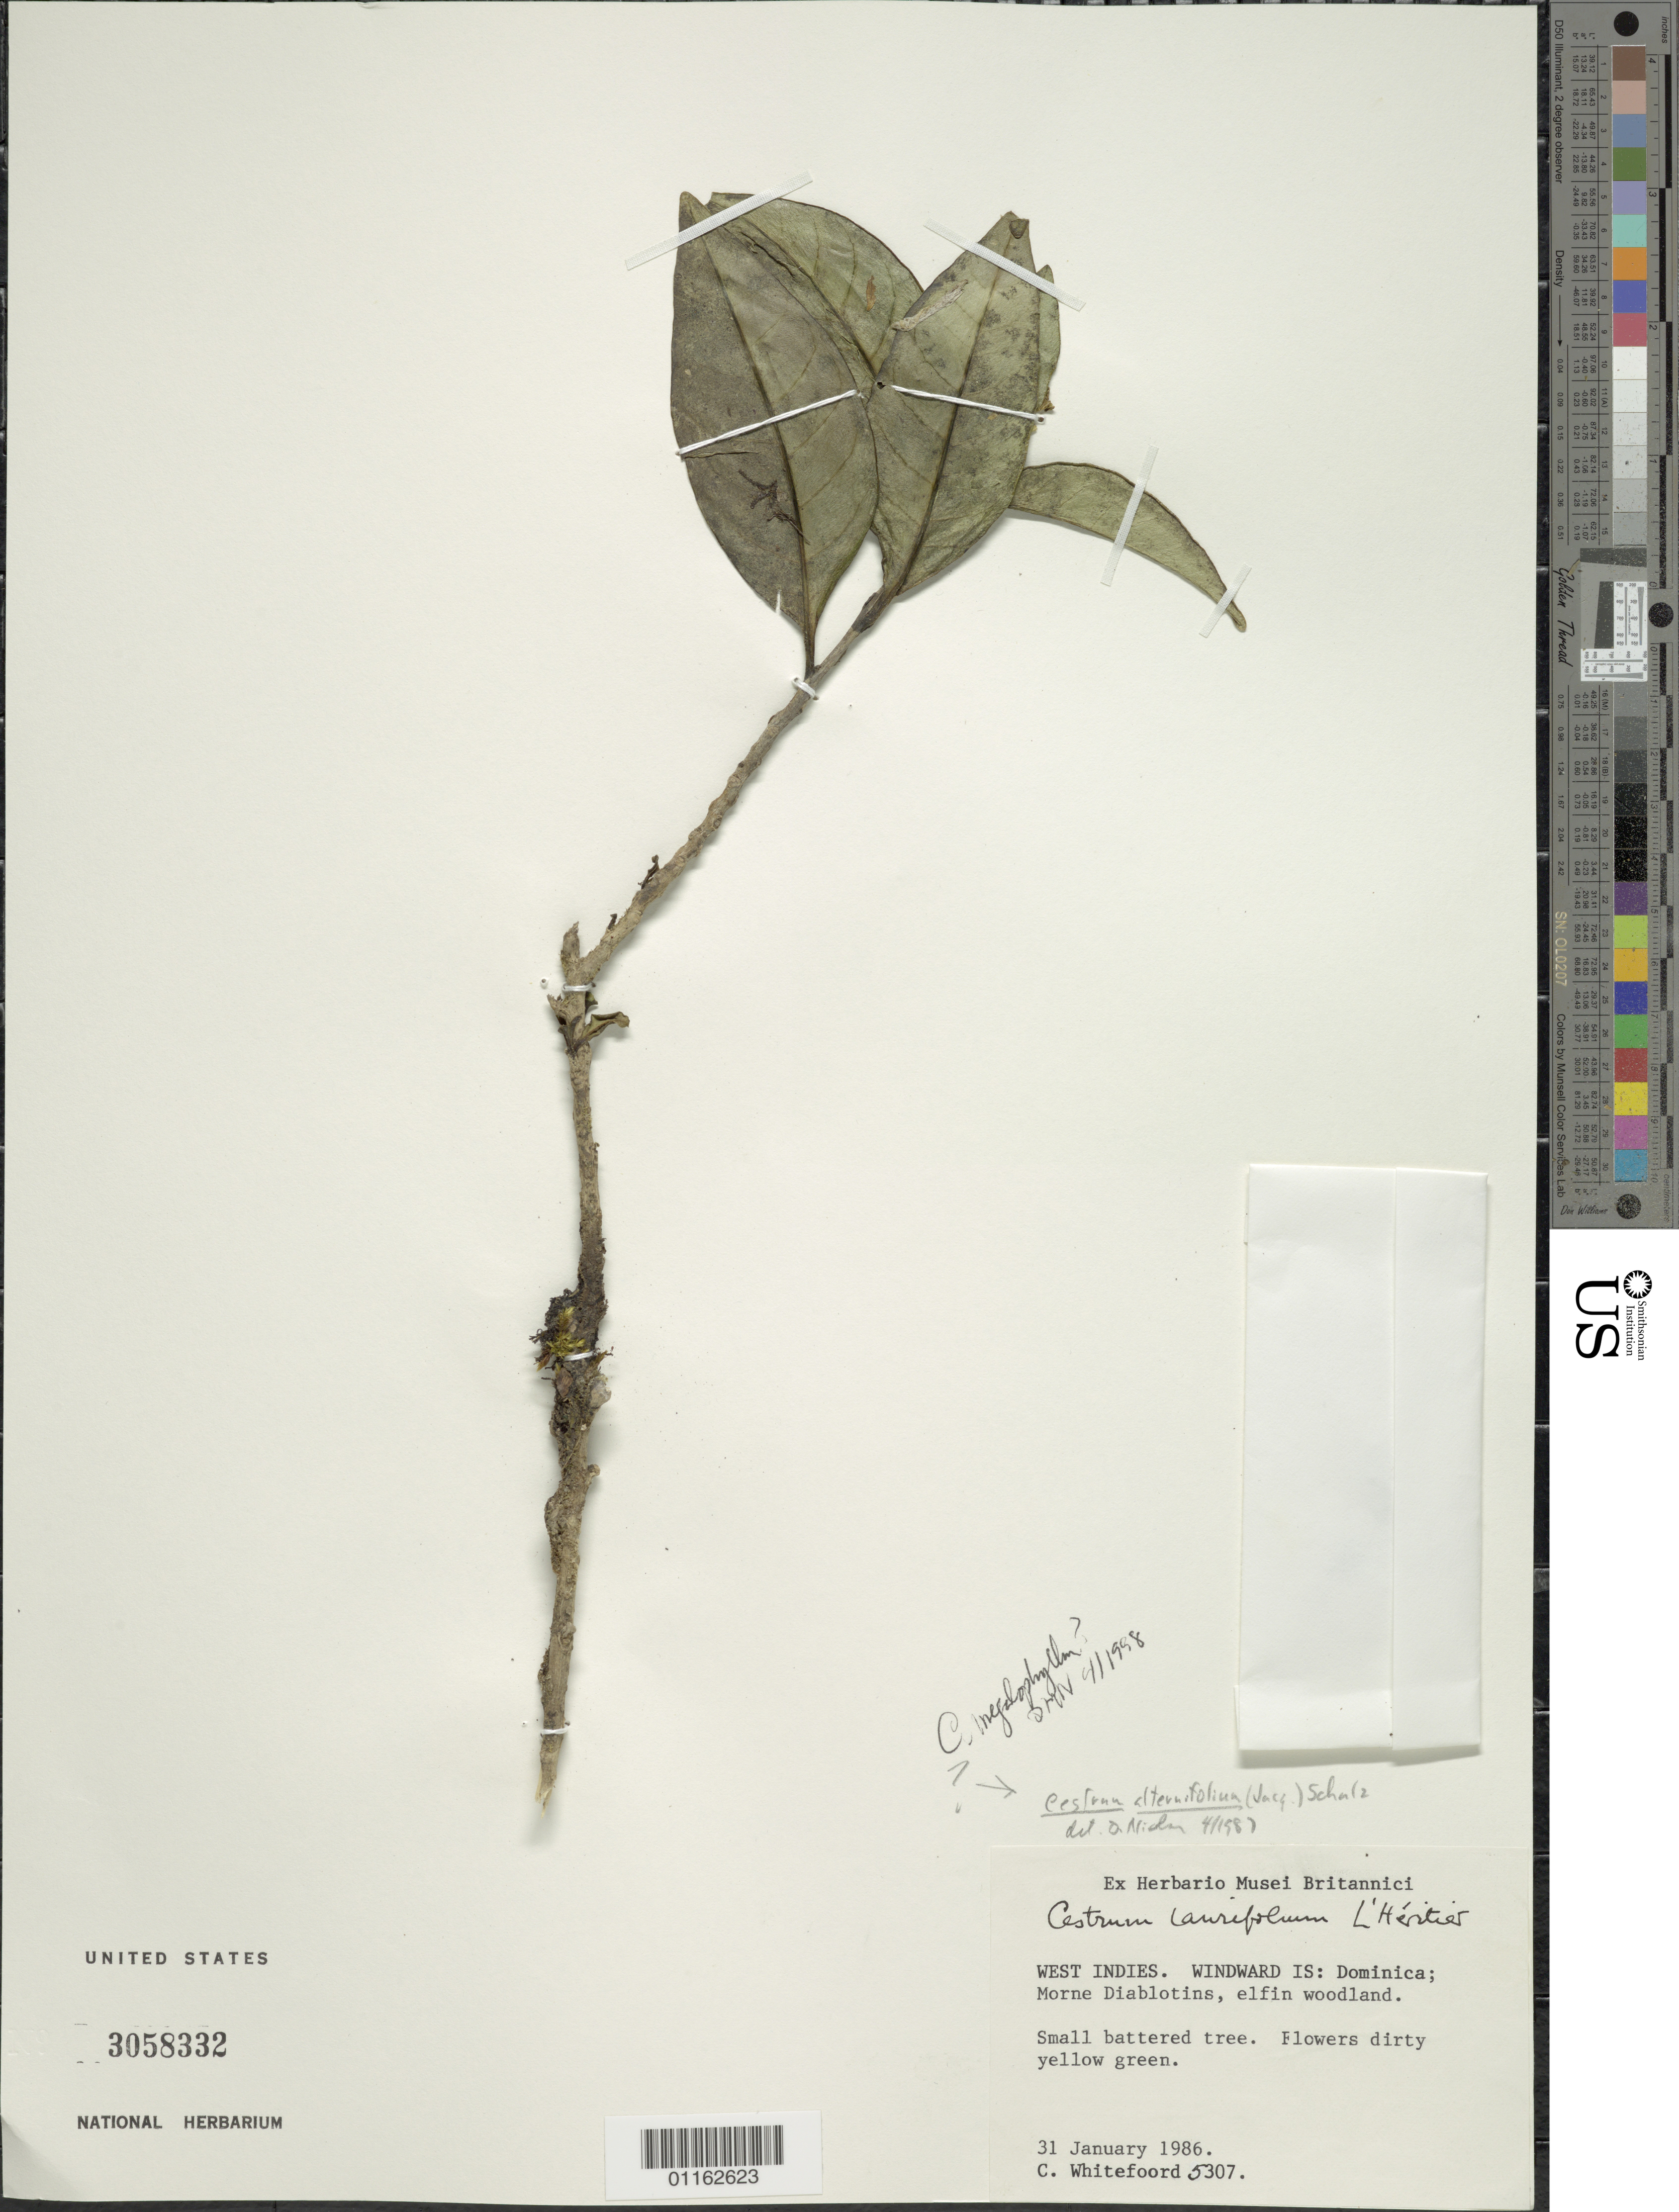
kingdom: Plantae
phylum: Tracheophyta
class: Magnoliopsida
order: Solanales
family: Solanaceae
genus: Cestrum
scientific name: Cestrum megalophyllum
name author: Dunal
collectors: C. Whitefoord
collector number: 5307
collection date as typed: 31 Jan 1986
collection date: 1986-01-31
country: Dominica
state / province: St. Andrew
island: Dominica I.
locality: Morne Diablotins, elfin woodland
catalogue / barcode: US 3058332